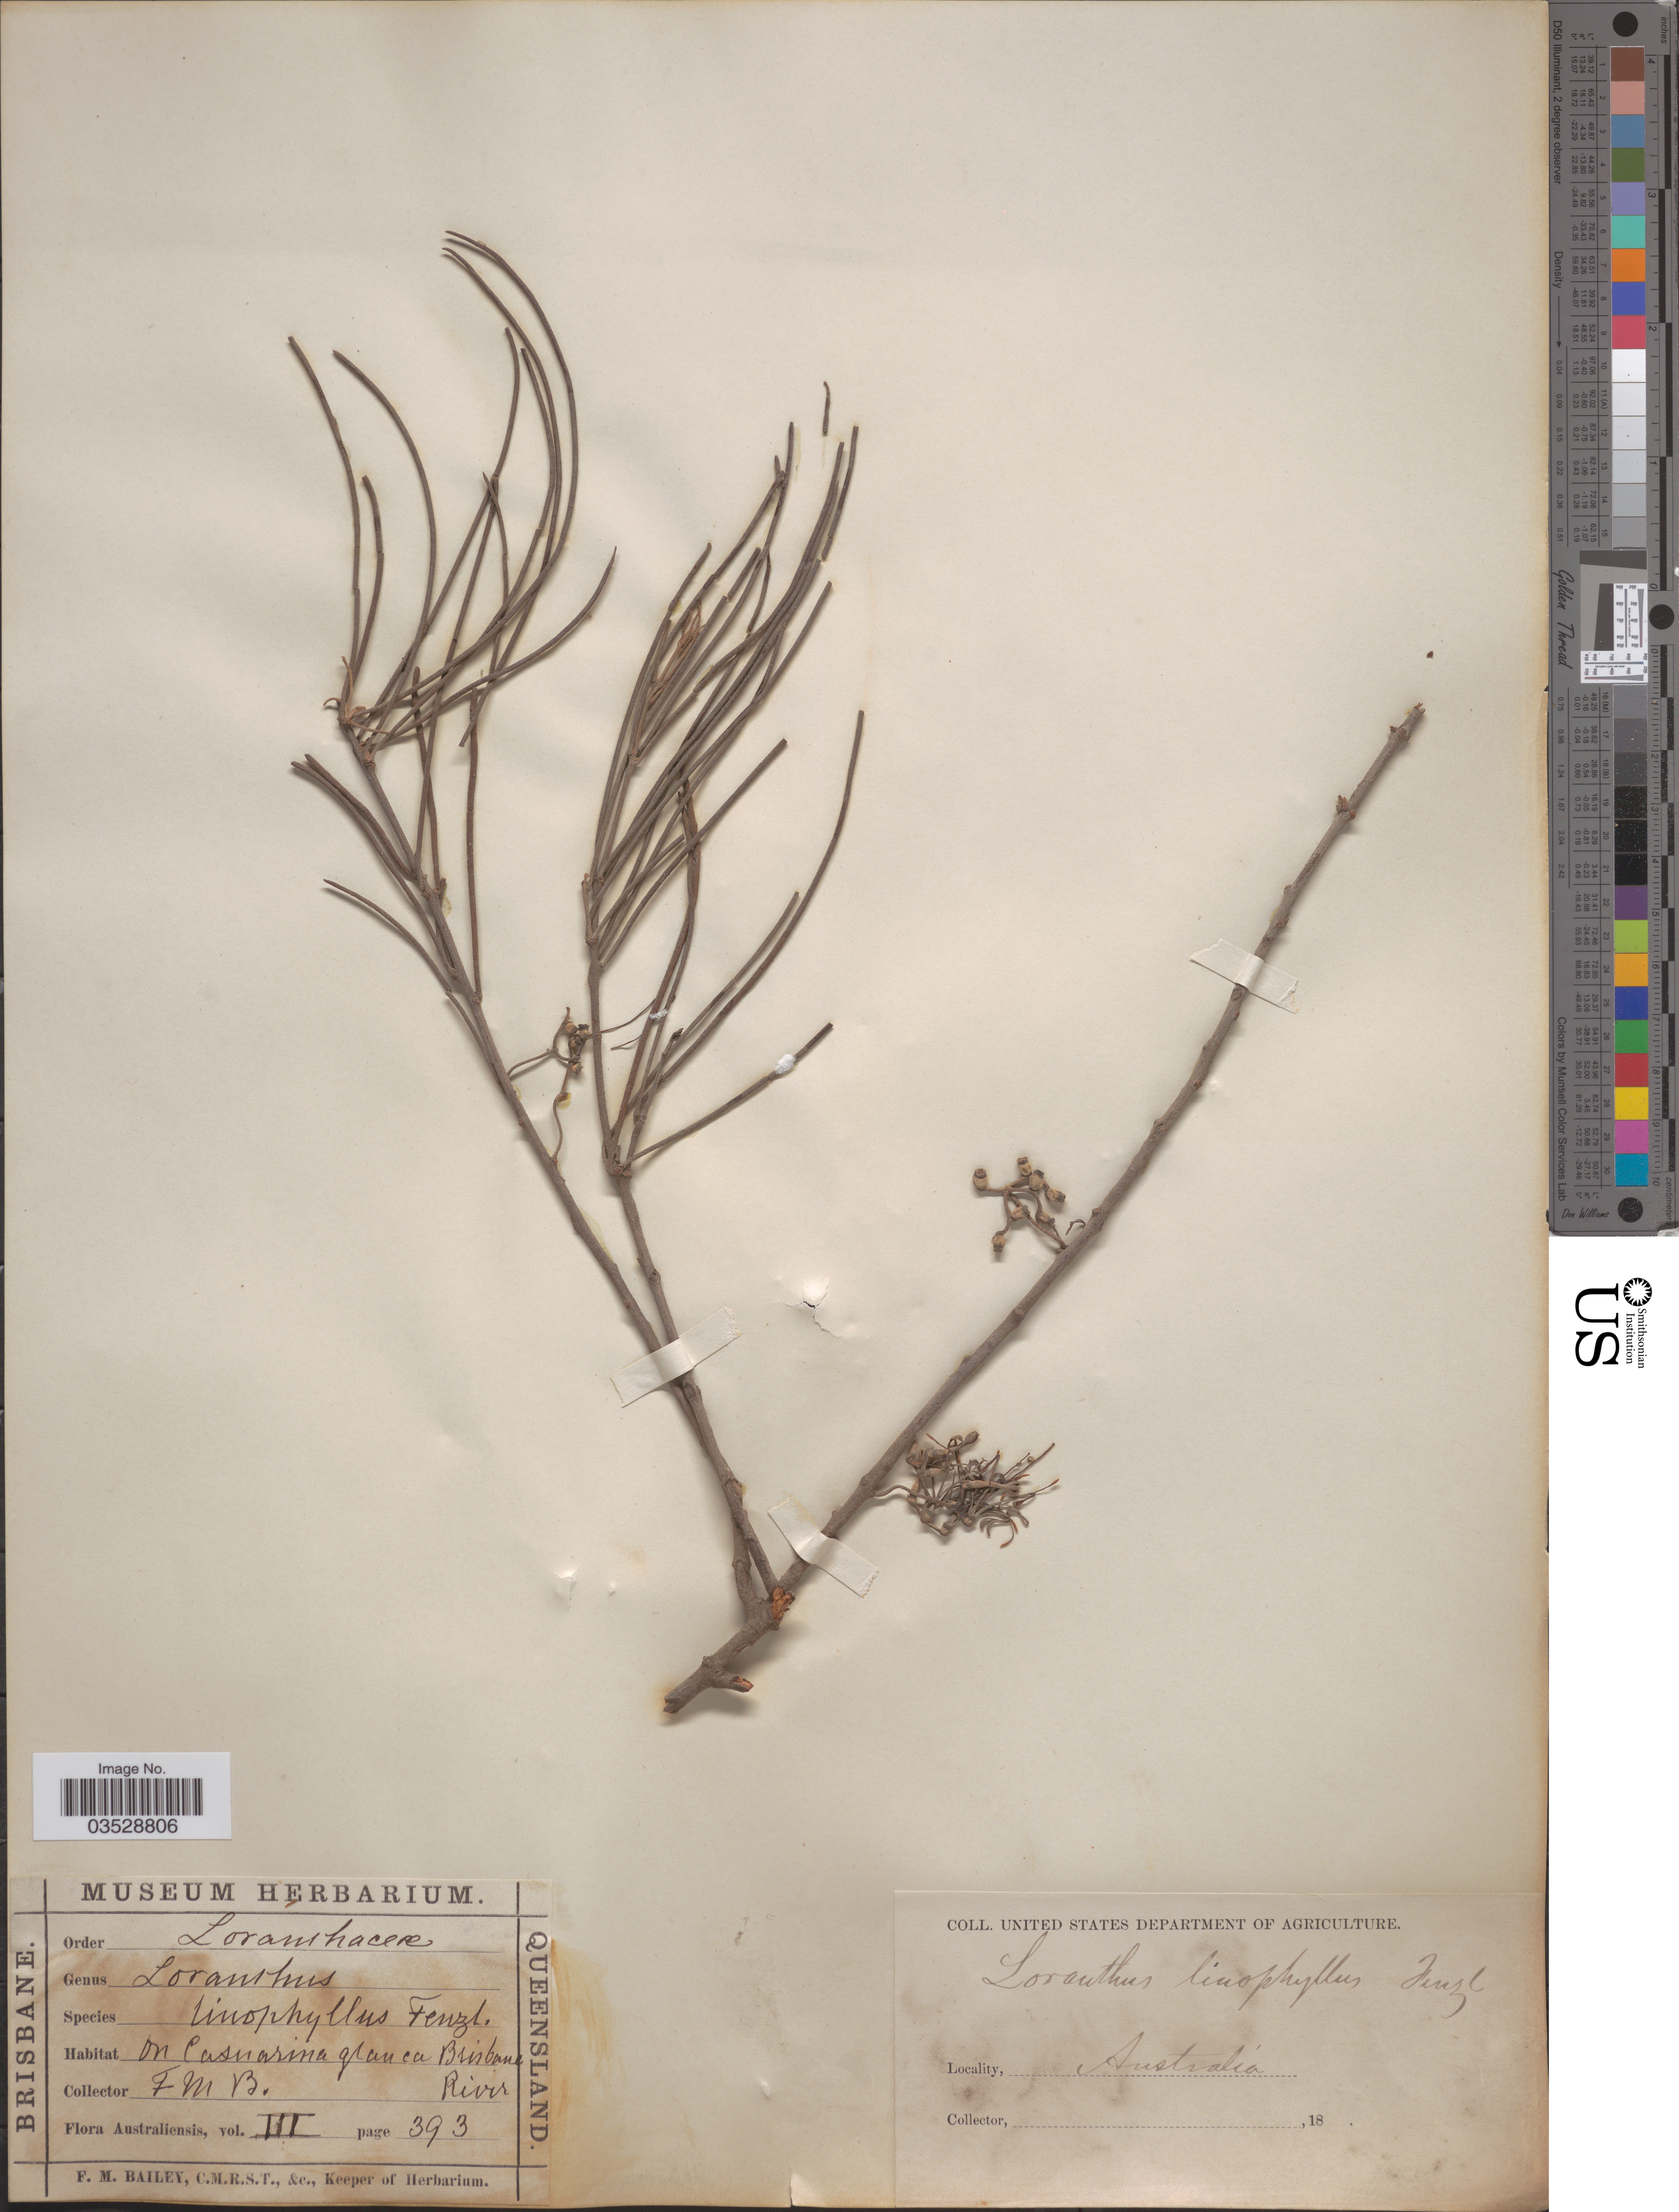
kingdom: Plantae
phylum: Tracheophyta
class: Magnoliopsida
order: Santalales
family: Loranthaceae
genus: Amyema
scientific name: Amyema linophylla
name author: Tiegh.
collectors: F. M. Bailey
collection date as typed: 18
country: Australia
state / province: Queensland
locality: On Casuarina glauca Brisbane River.